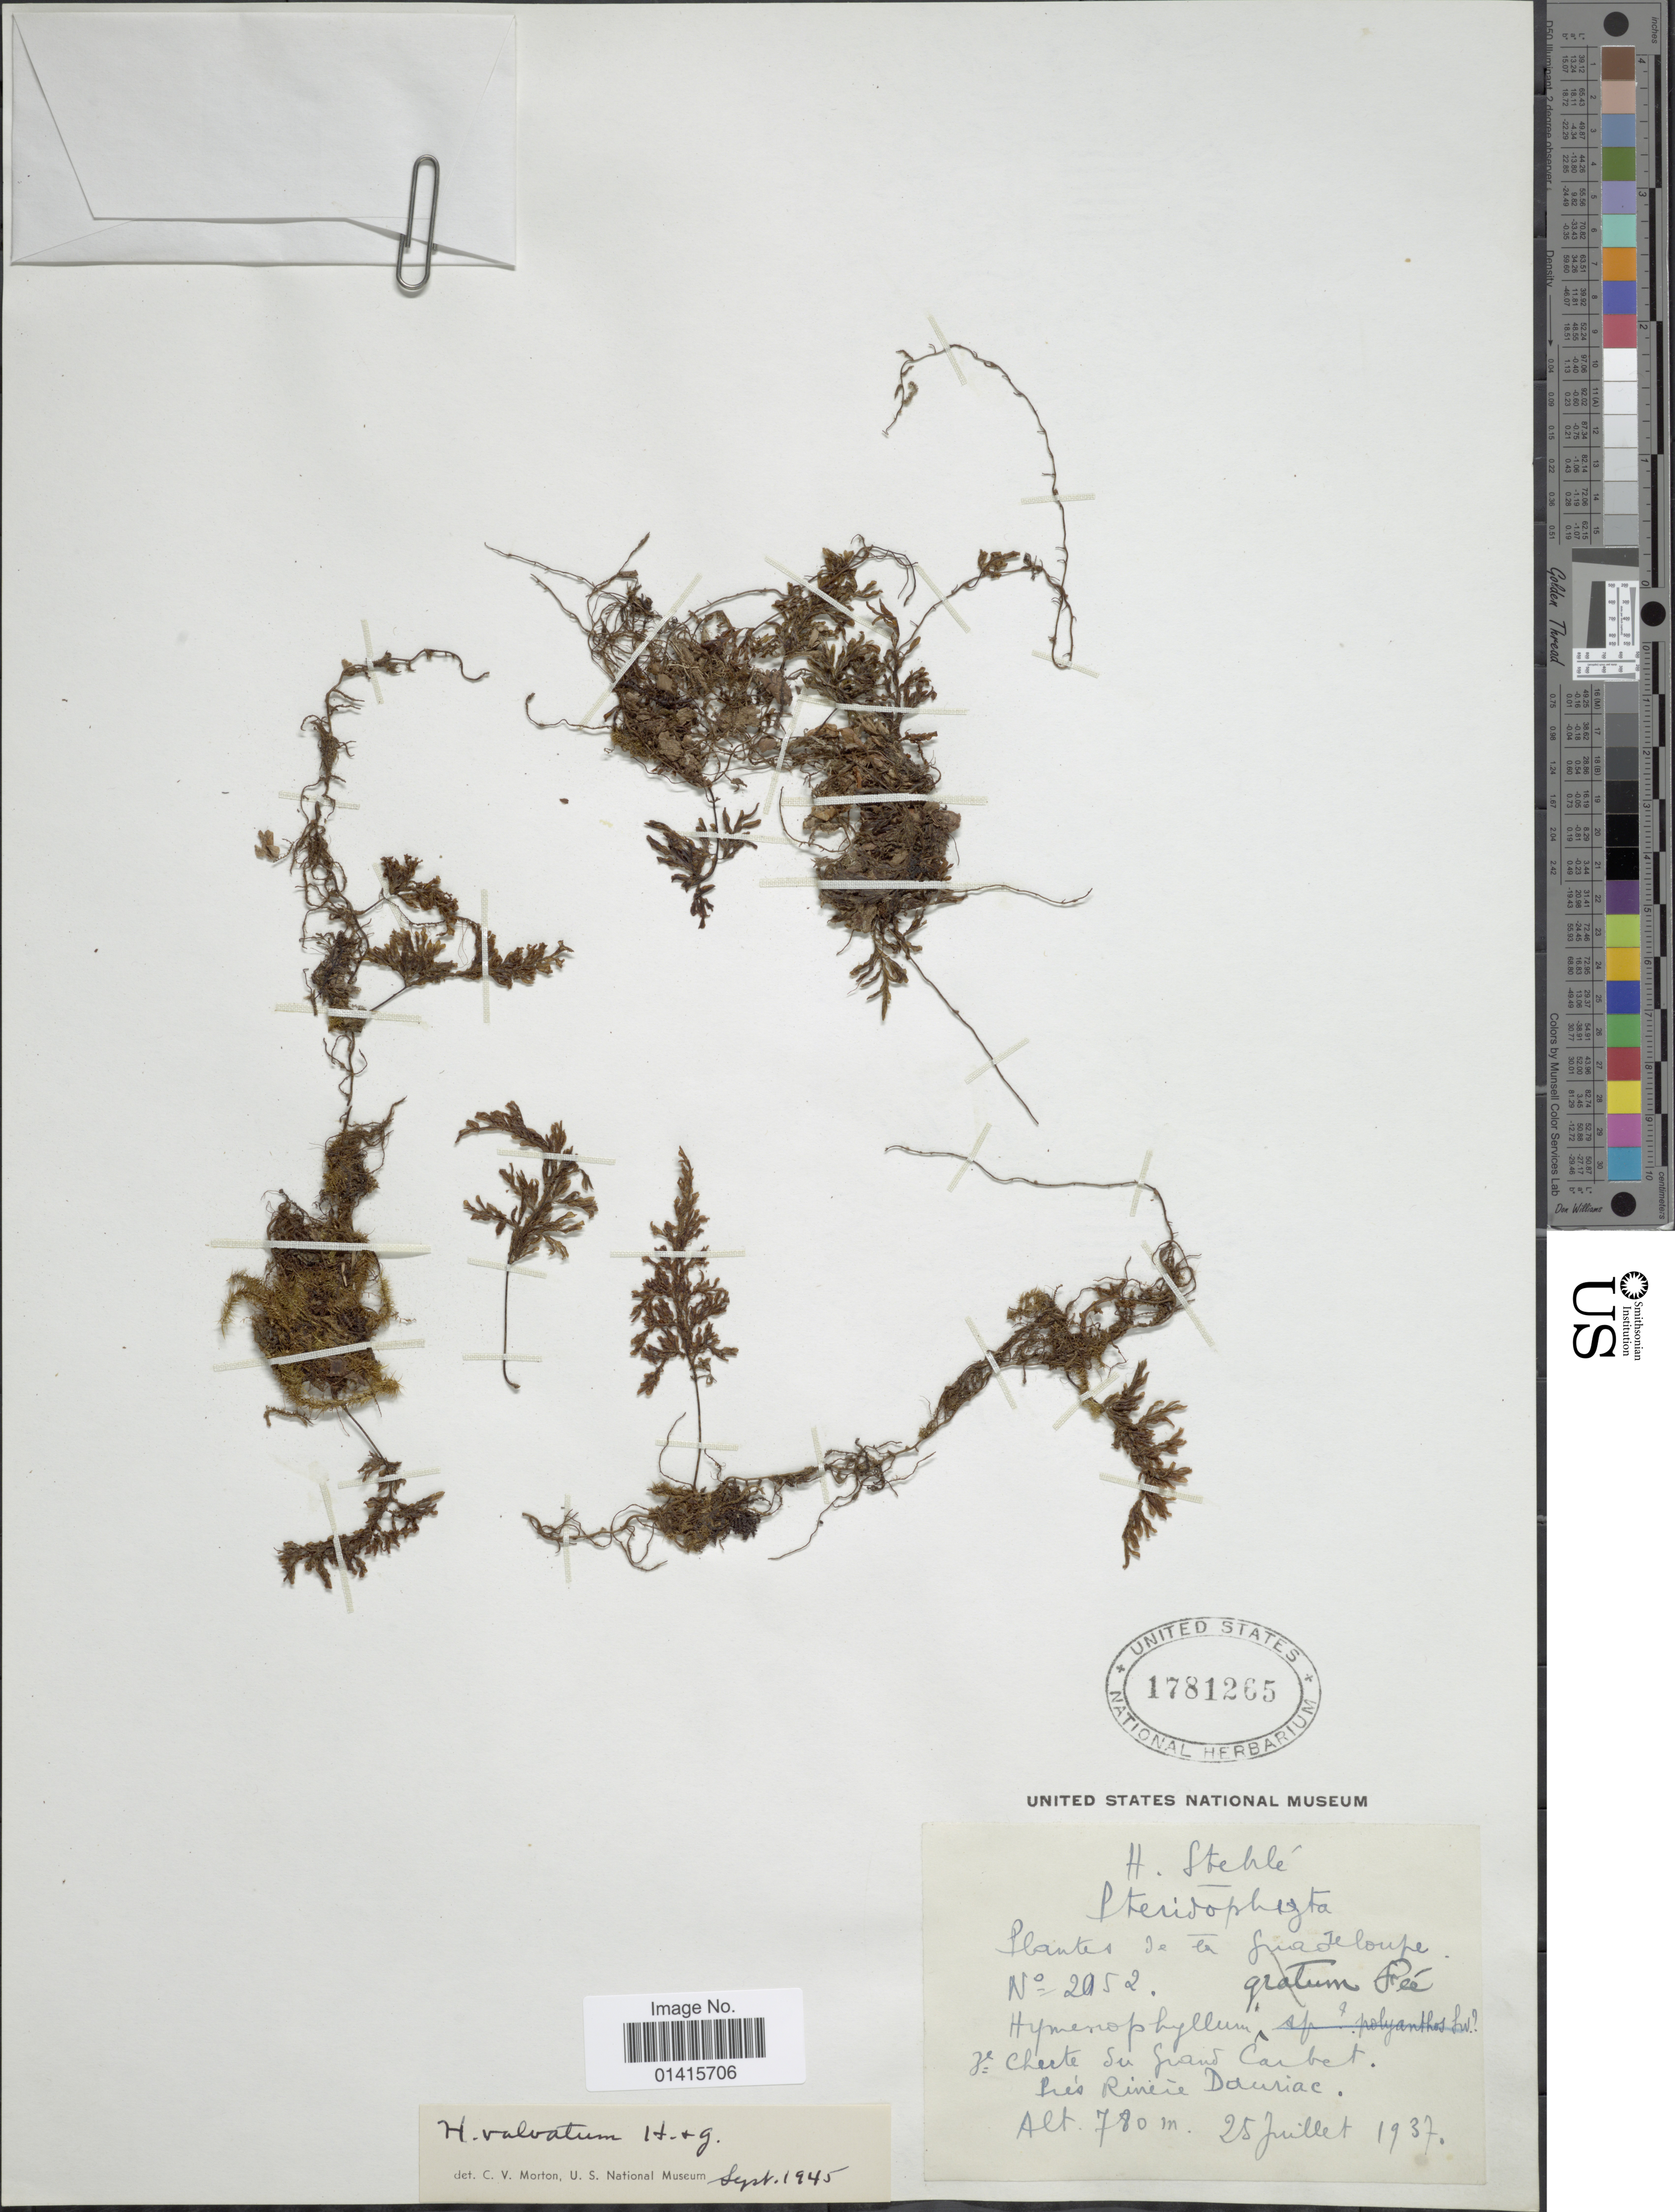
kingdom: Plantae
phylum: Tracheophyta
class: Polypodiopsida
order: Hymenophyllales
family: Hymenophyllaceae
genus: Hymenophyllum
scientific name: Hymenophyllum valvatum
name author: Hook. & Grev.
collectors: H. Stehlé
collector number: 2052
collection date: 1937-07-25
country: Guadeloupe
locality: Grand Carbet, près Rivière Dauriac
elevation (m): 780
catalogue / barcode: US 1781265